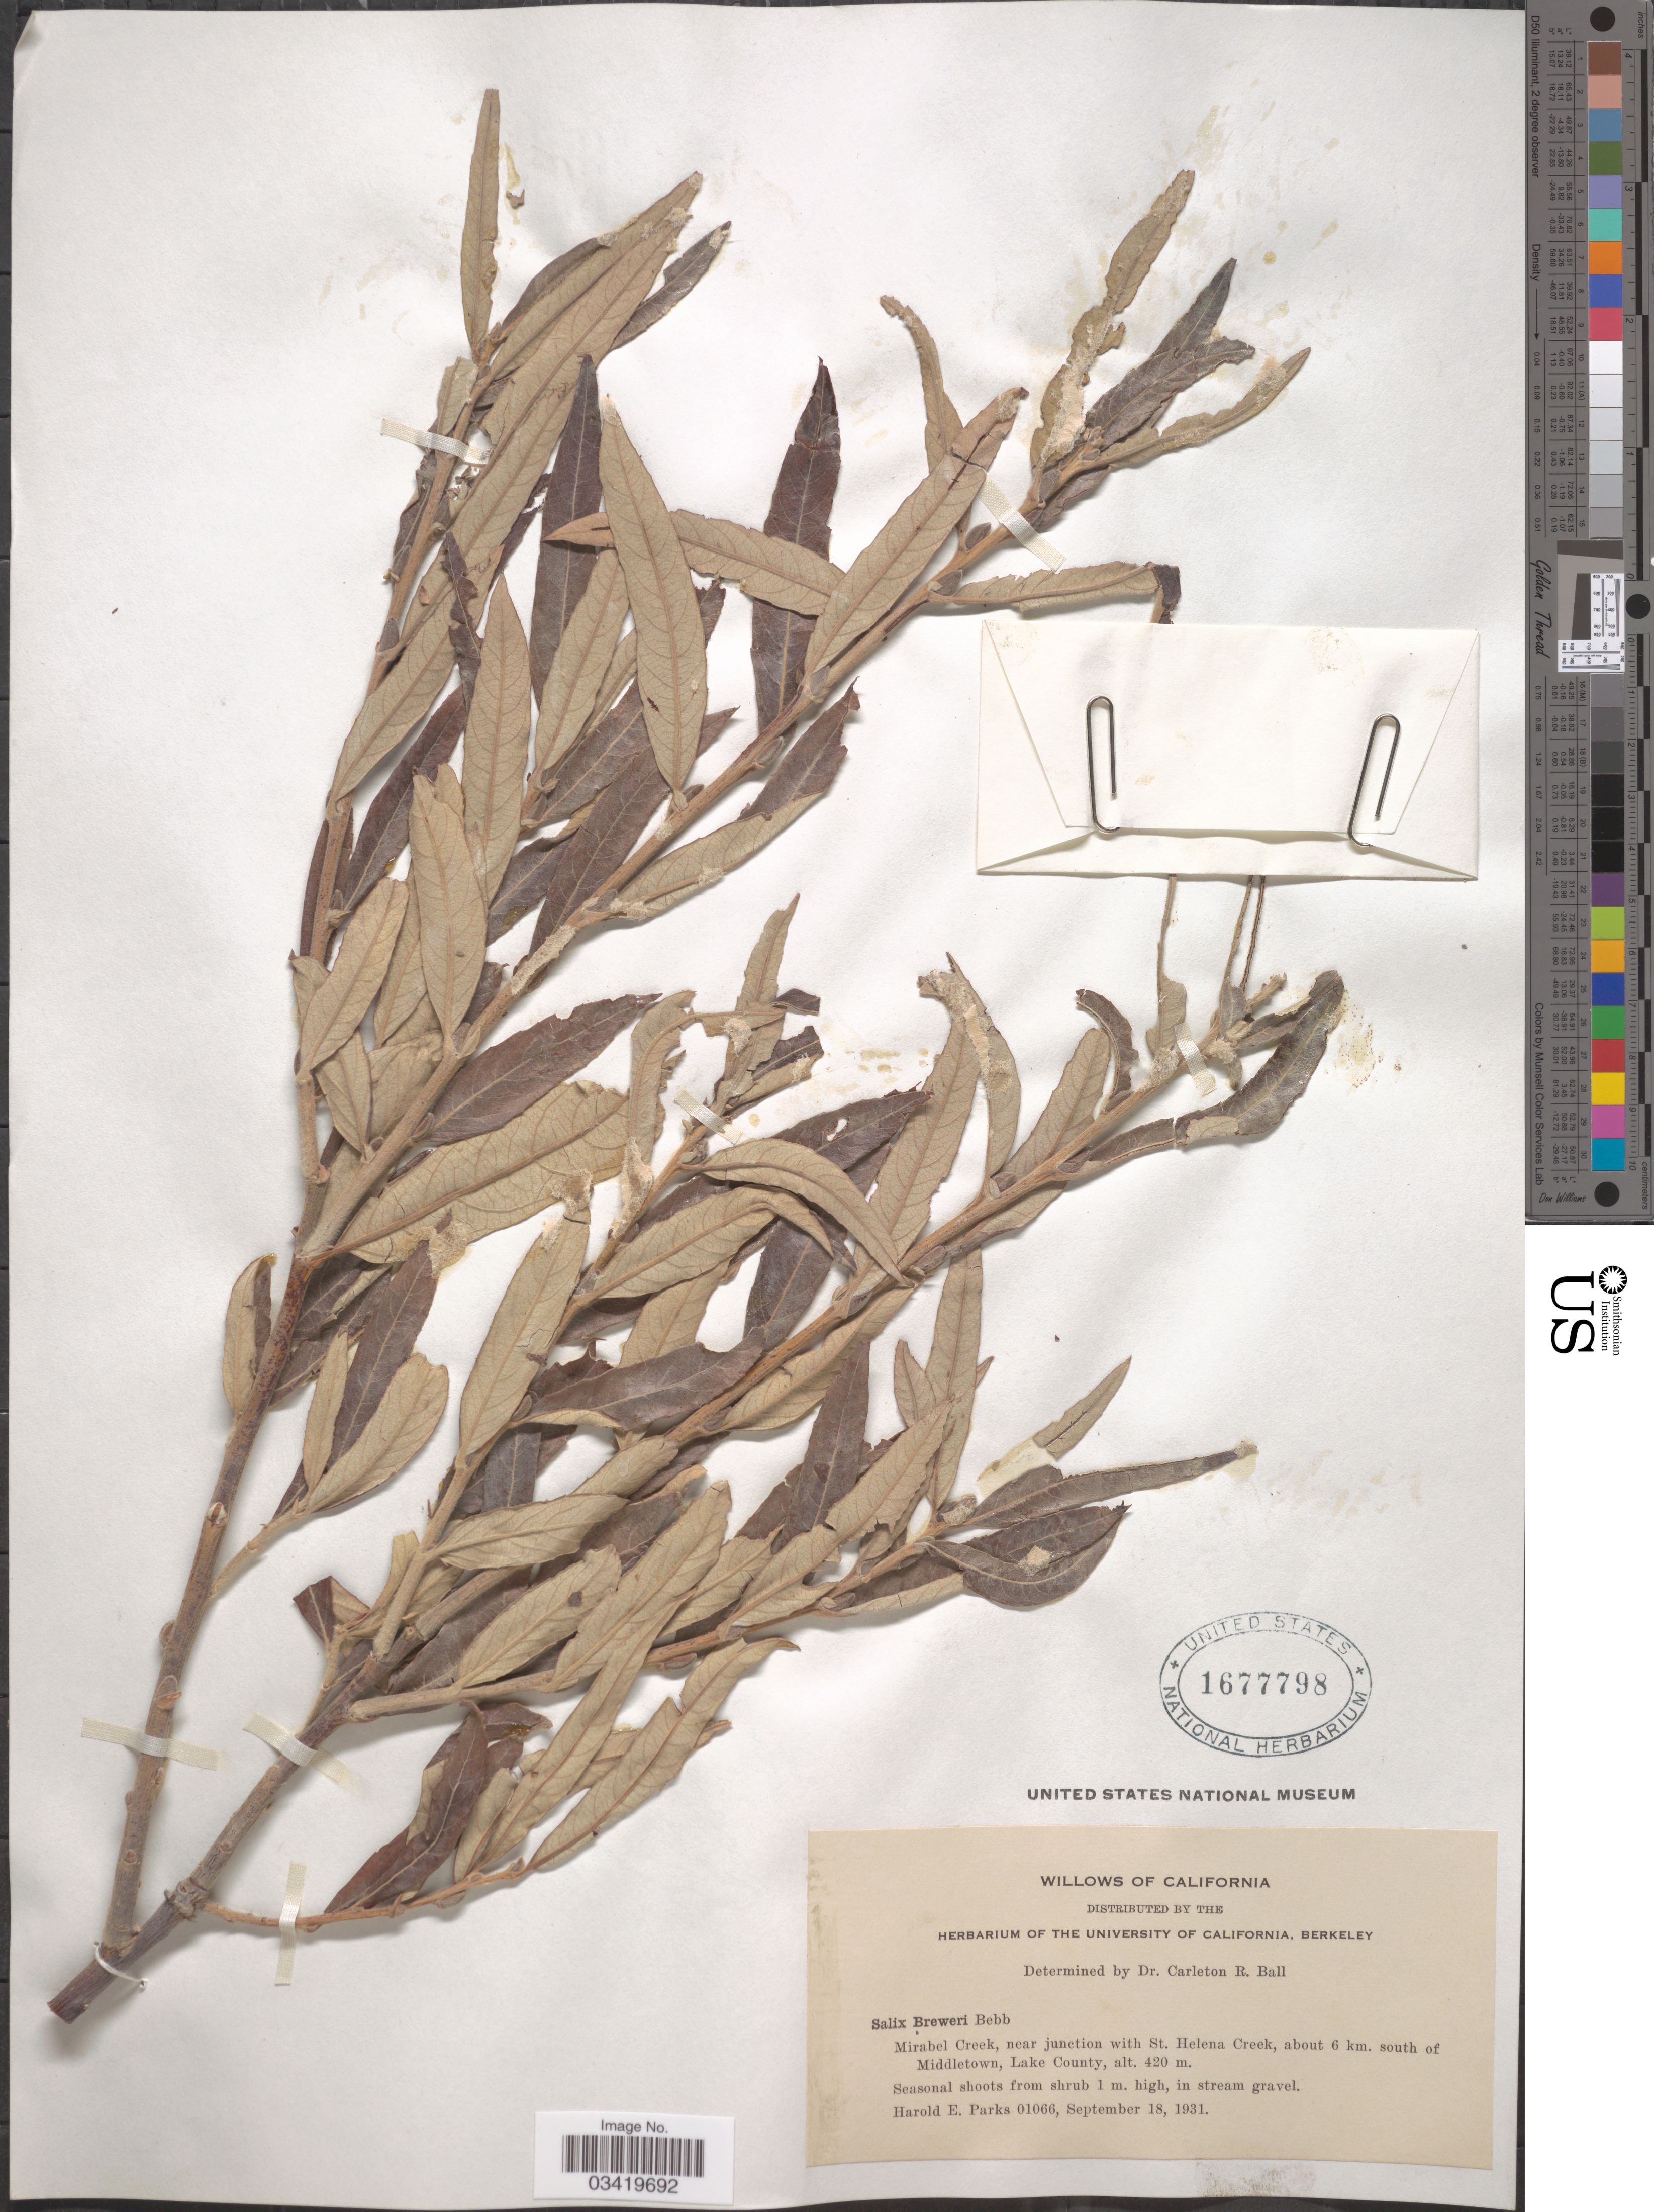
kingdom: Plantae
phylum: Tracheophyta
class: Magnoliopsida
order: Malpighiales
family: Salicaceae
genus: Salix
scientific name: Salix breweri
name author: Bebb in S. Watson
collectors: H. E. Parks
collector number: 01066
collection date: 1931-09-18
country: United States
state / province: California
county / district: Lake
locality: Mirabel Creek, near junction with St. Helena Creek, about 6 km. south of Middletown, Lake County.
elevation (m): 420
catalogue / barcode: US 1677798